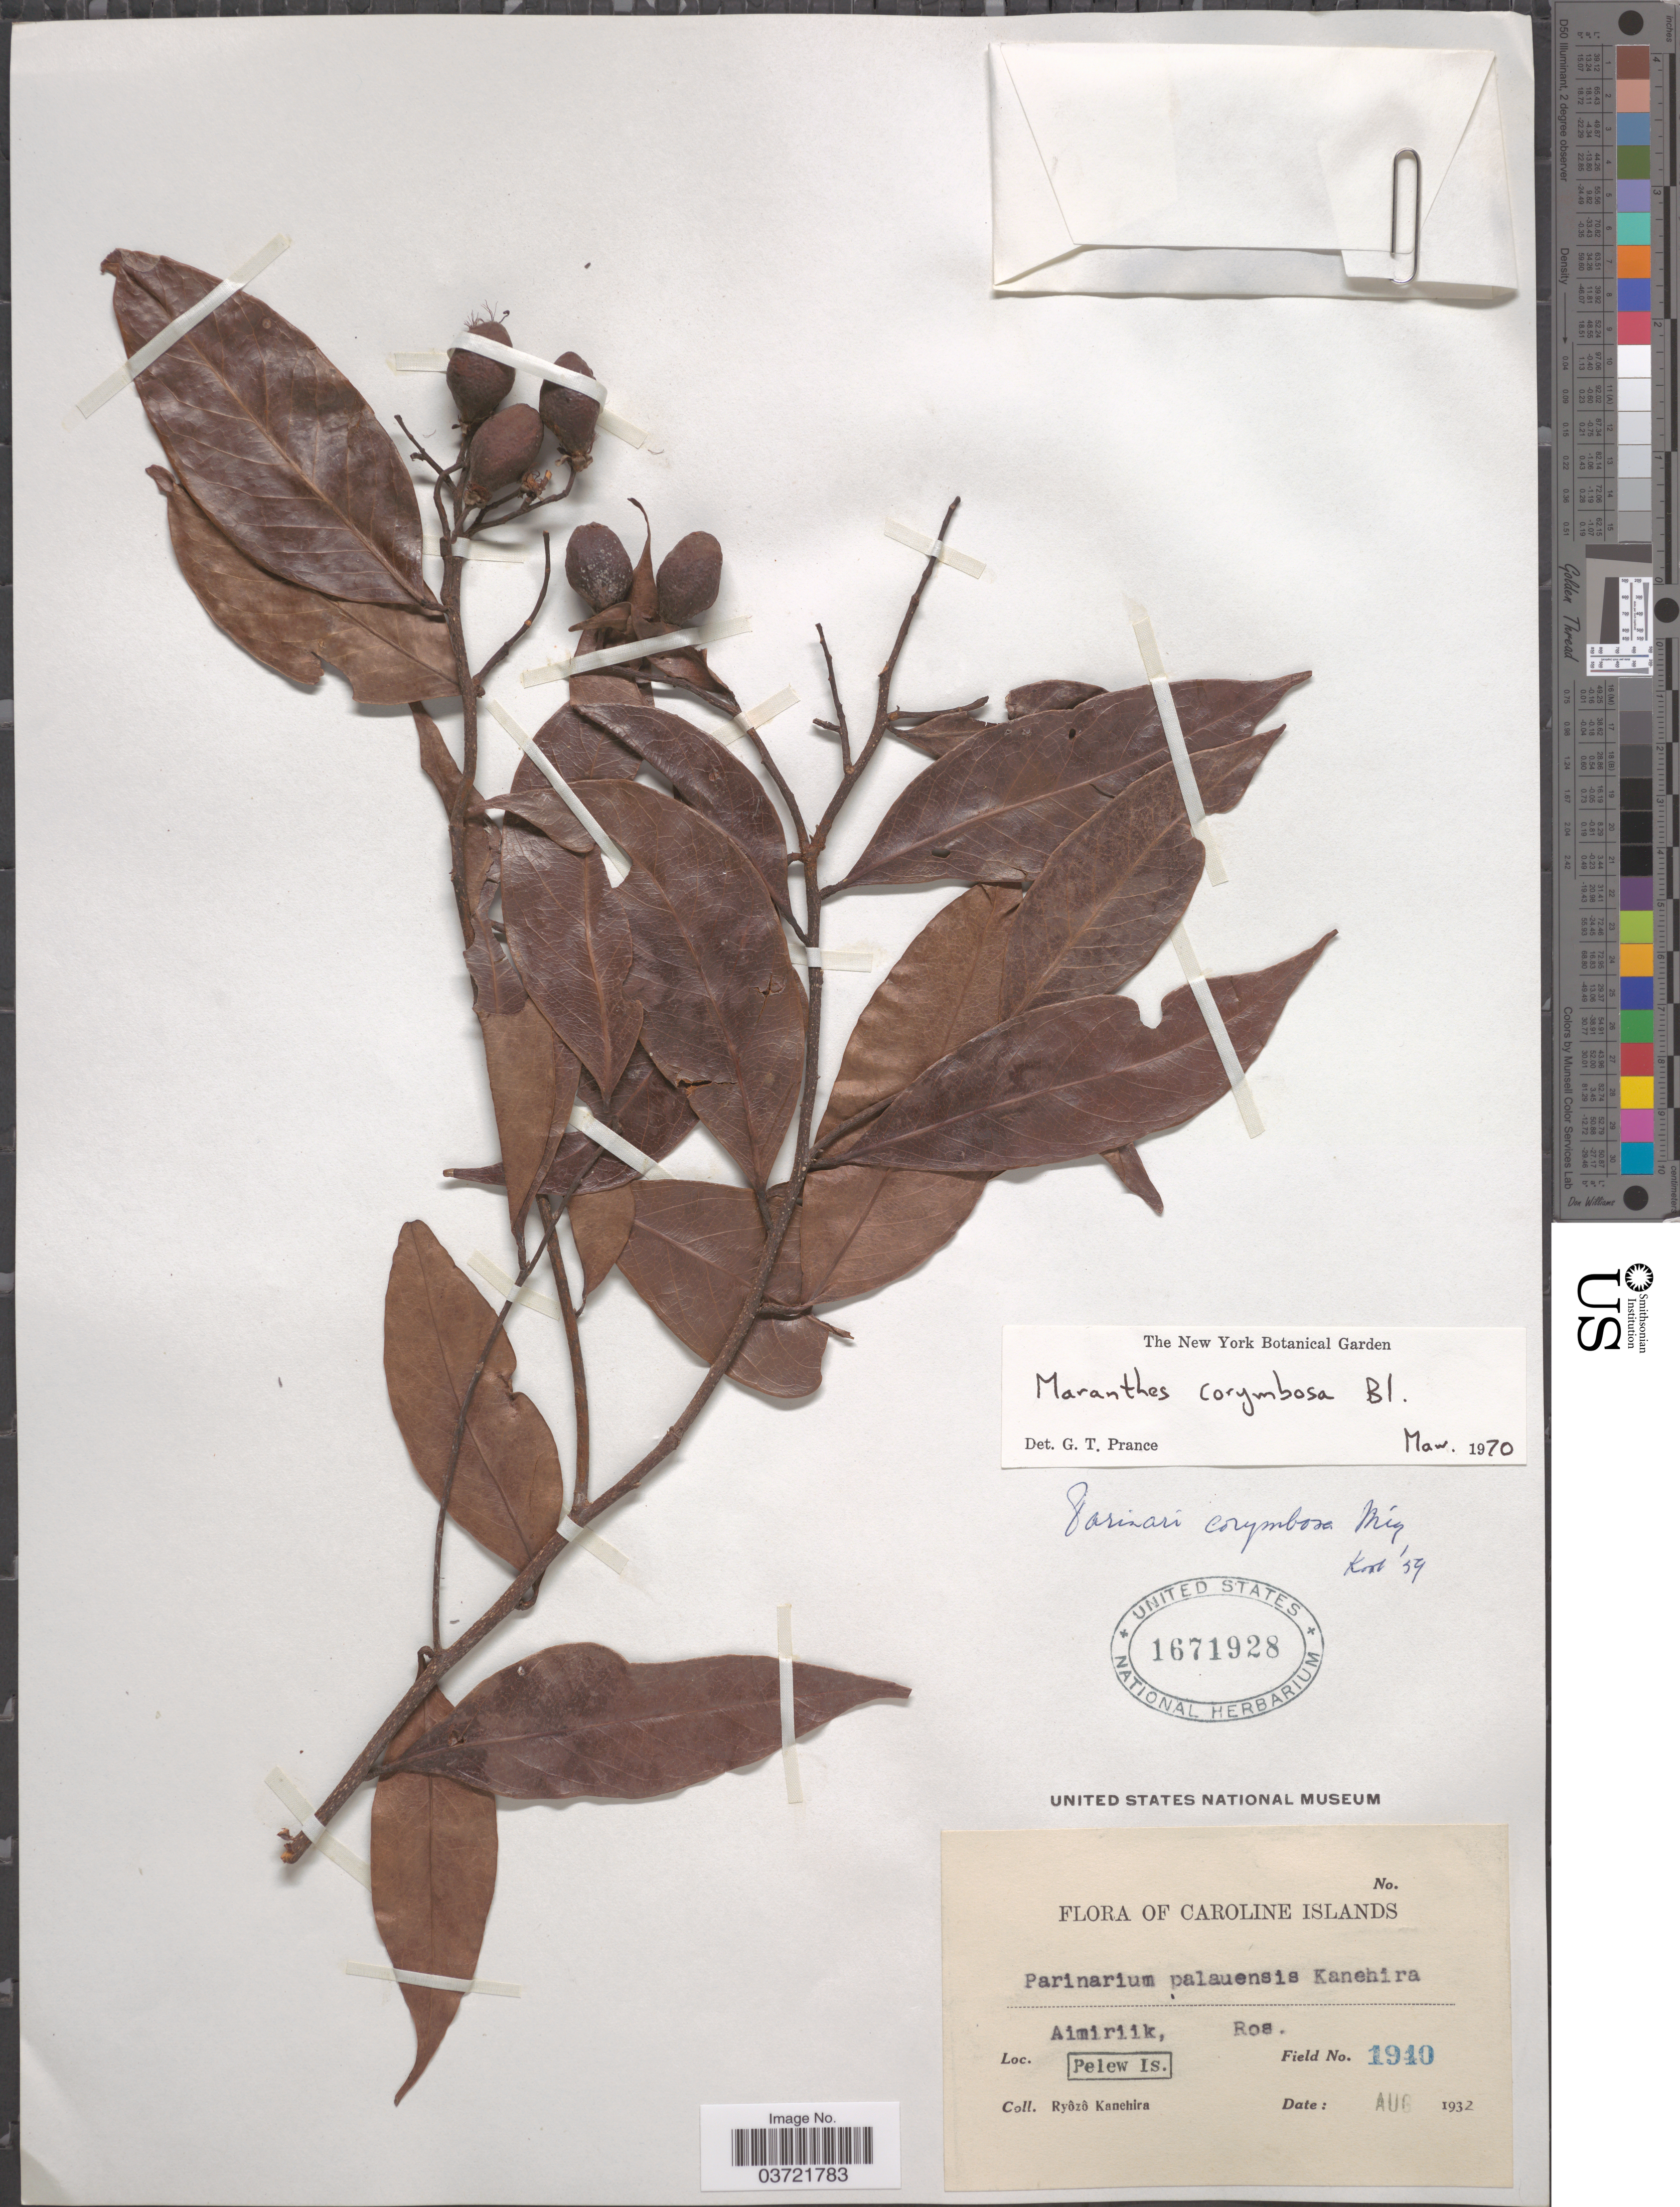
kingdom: Plantae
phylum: Tracheophyta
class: Magnoliopsida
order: Malpighiales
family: Chrysobalanaceae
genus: Maranthes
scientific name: Maranthes corymbosa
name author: Blume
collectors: R. Kanehira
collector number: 1940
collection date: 1932-08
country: Palau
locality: Caroline Islands. Aimiriik, Pelew Is.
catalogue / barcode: US 1671928